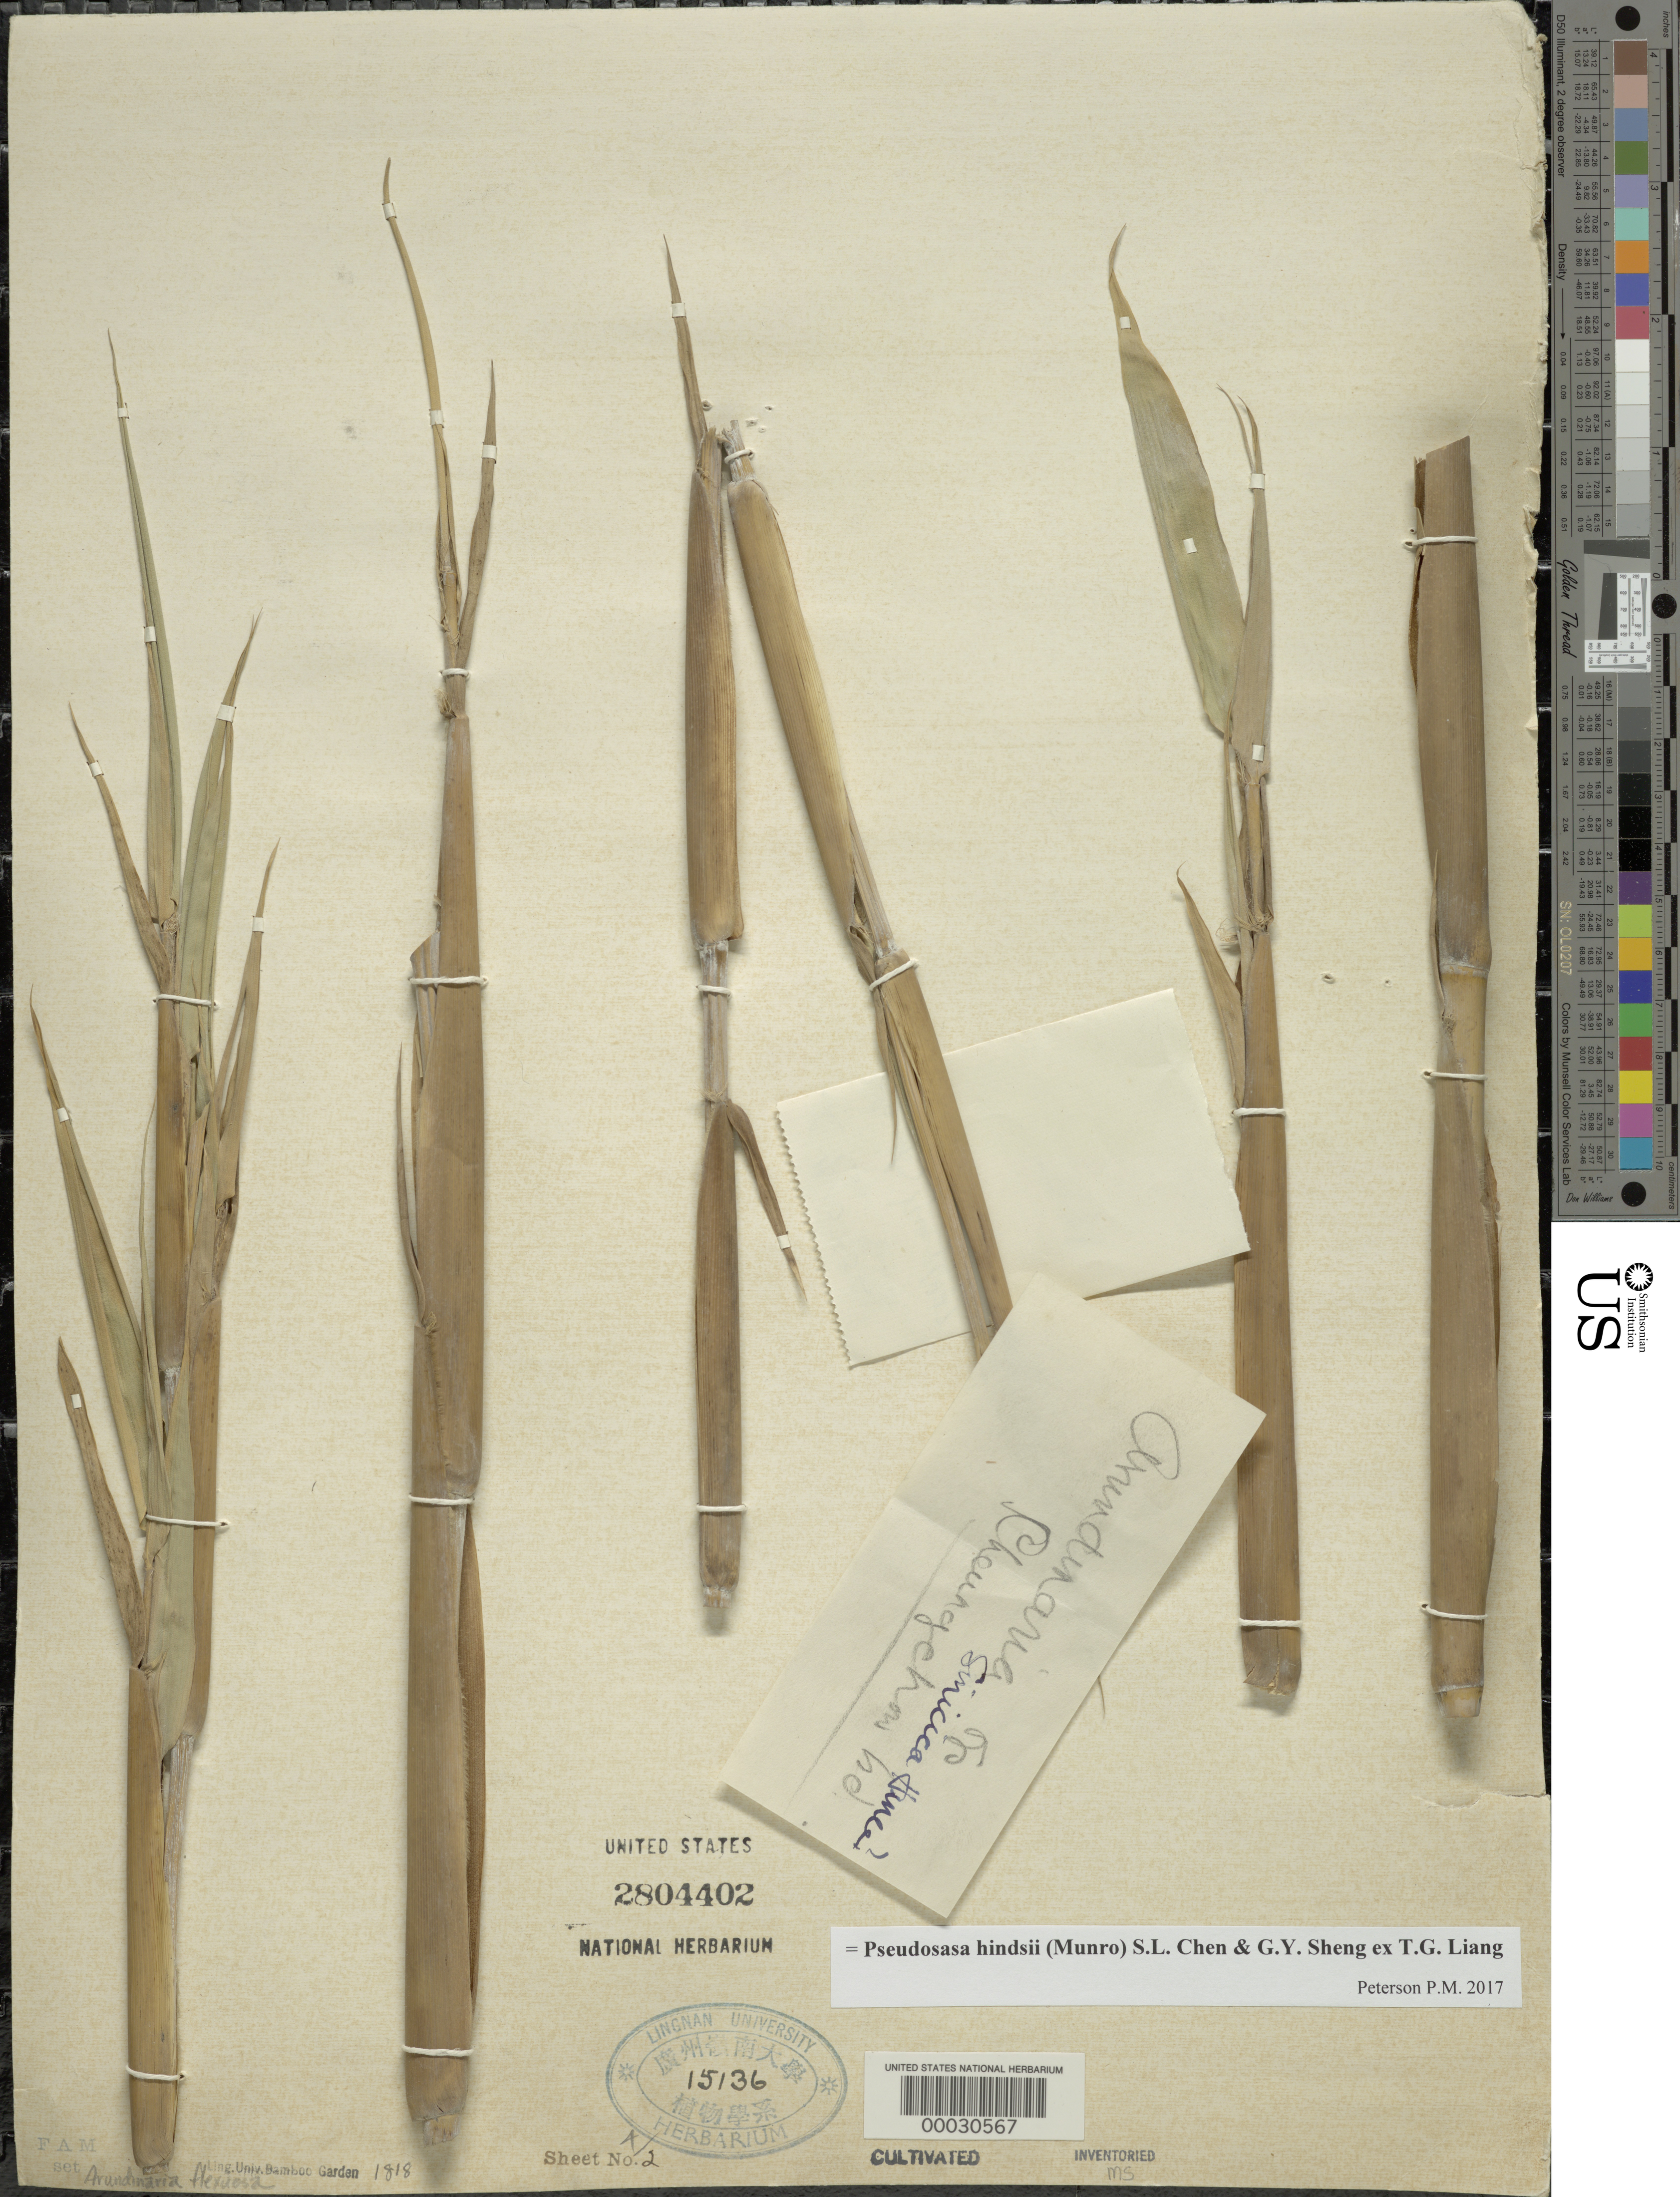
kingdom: Plantae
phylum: Tracheophyta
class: Liliopsida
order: Poales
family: Poaceae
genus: Pseudosasa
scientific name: Pseudosasa hindsii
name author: (Munro) S.L. Chen & G.Y. Sheng ex T.G. Liang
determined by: Poaceae Reorganization Project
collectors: F. A. McClure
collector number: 20265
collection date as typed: May 1927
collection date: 1927-05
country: China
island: Hong Kong I.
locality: Lingnan university bamboo garden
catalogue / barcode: US 2804402